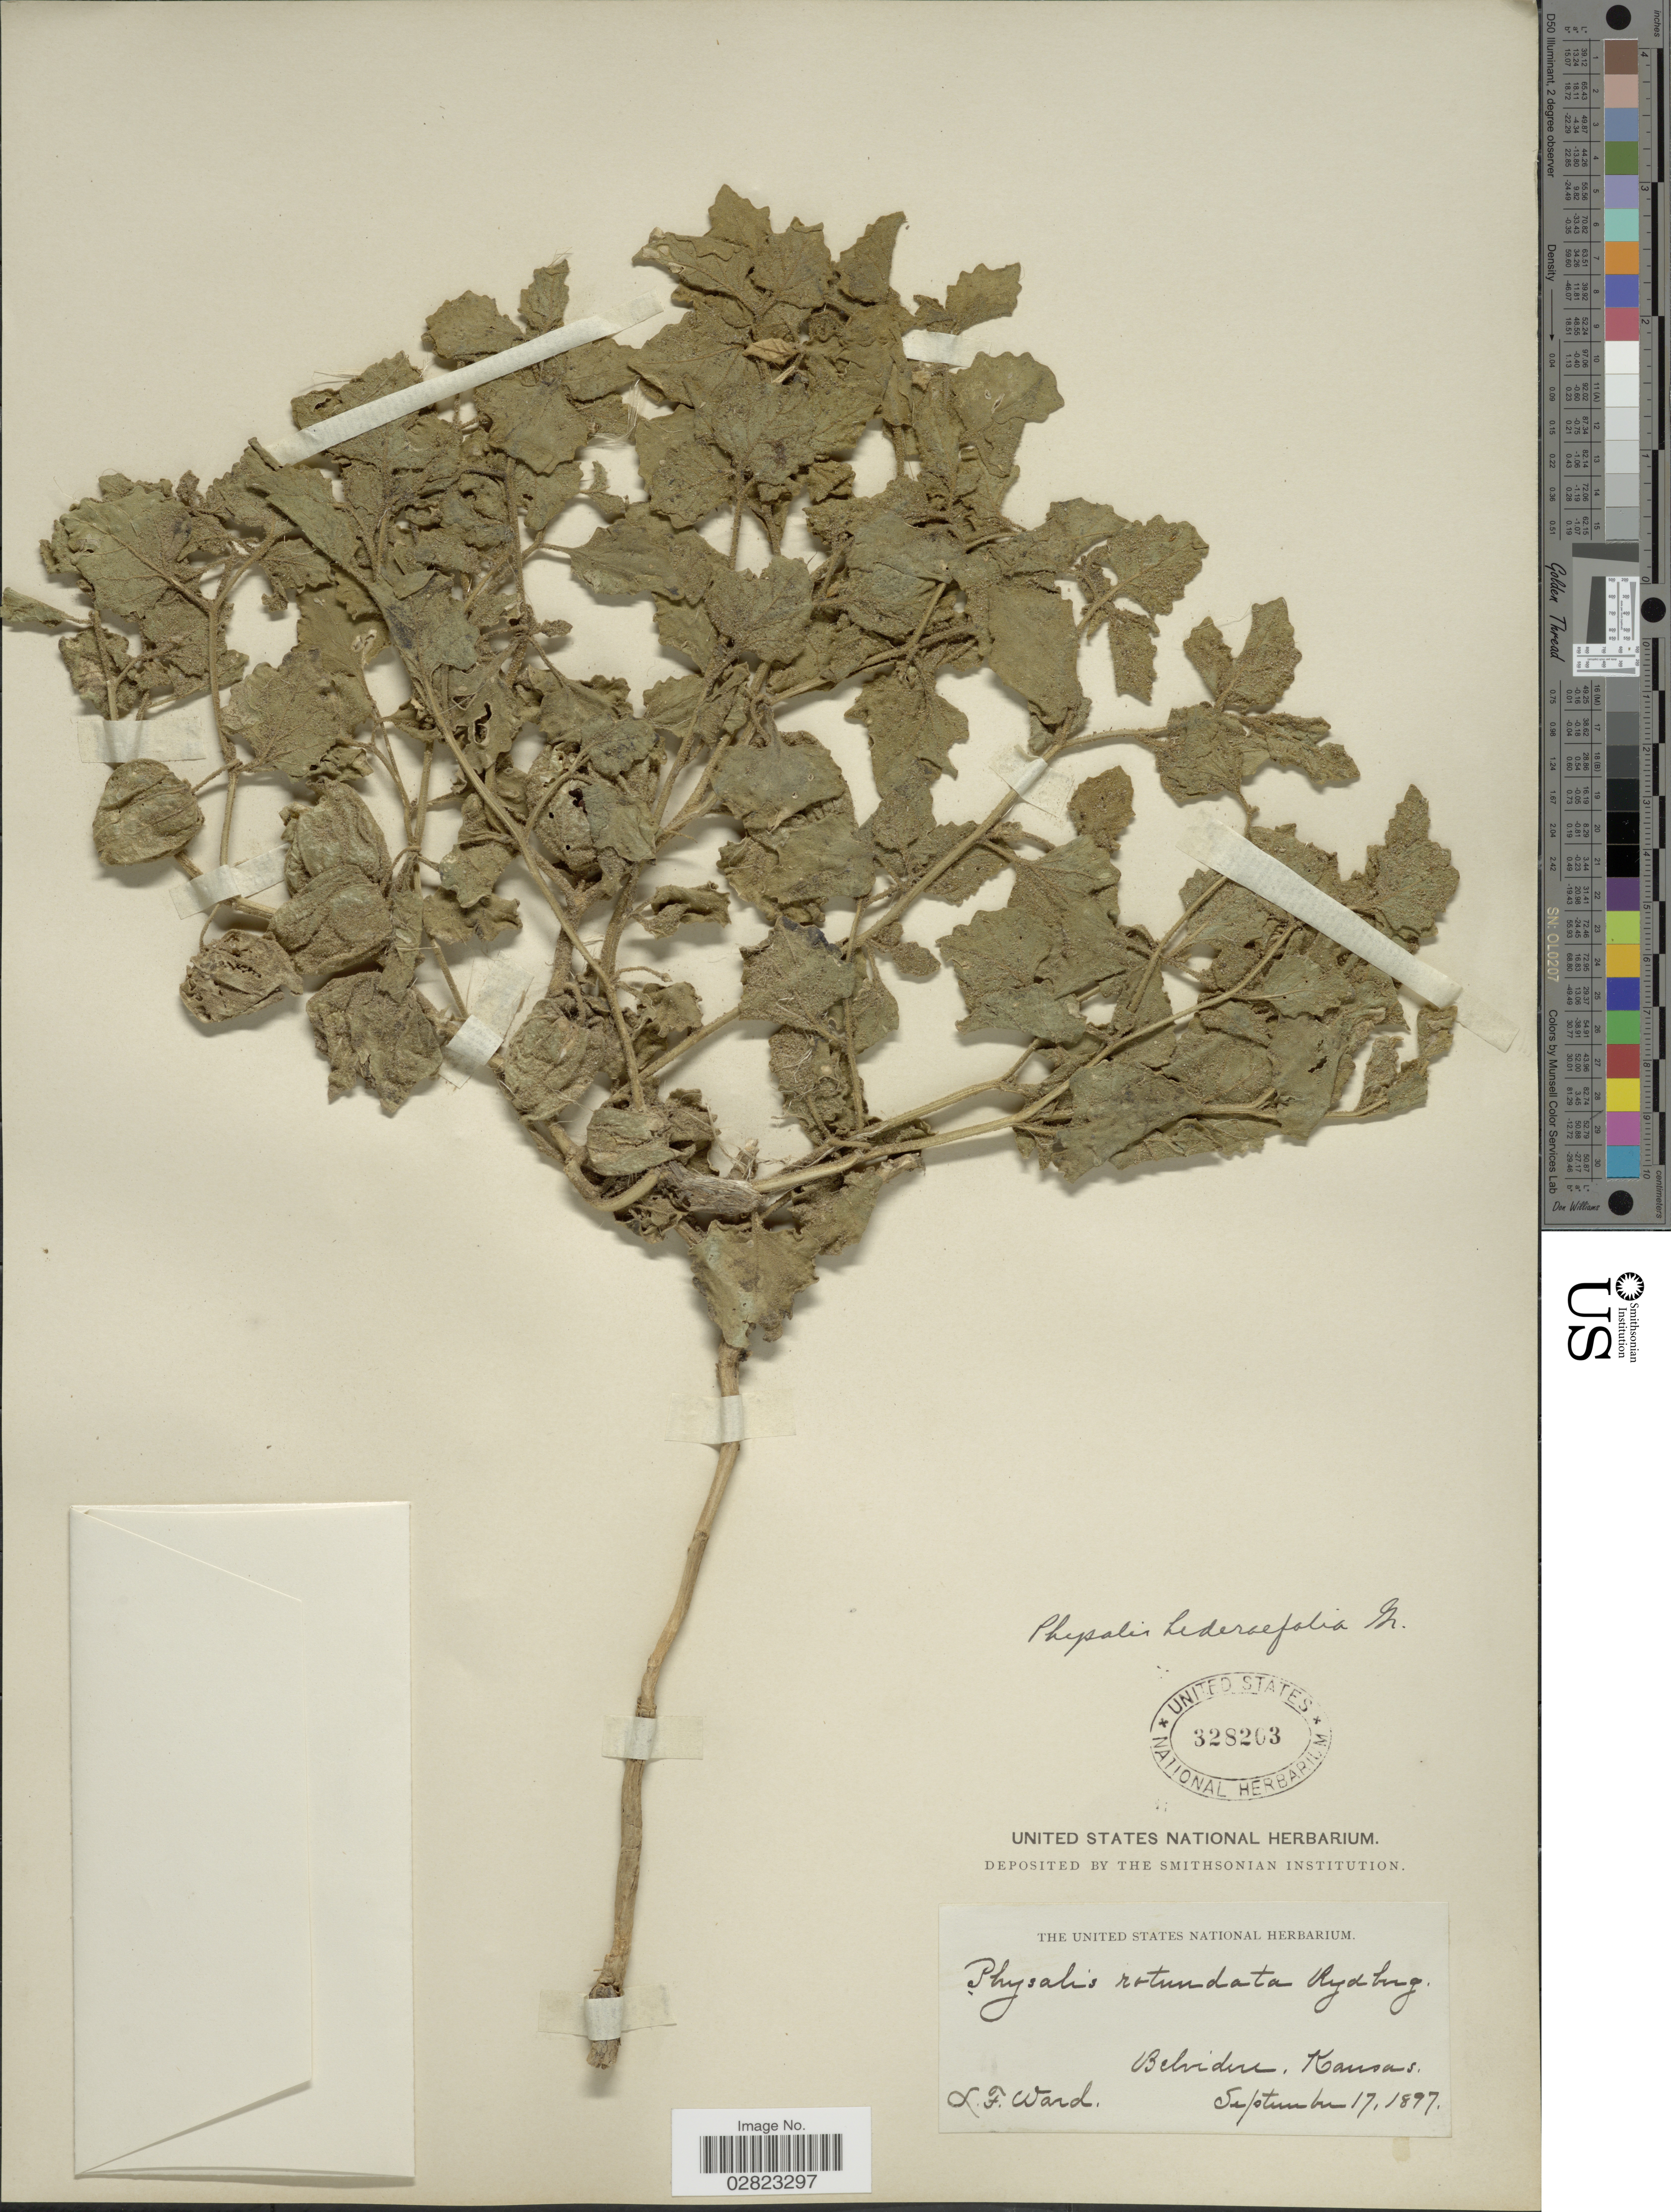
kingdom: Plantae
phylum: Tracheophyta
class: Magnoliopsida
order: Solanales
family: Solanaceae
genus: Physalis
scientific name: Physalis hederifolia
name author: A. Gray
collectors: L. Ward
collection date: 1897-09-17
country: United States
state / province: Kansas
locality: Belvidere.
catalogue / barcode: US 328203